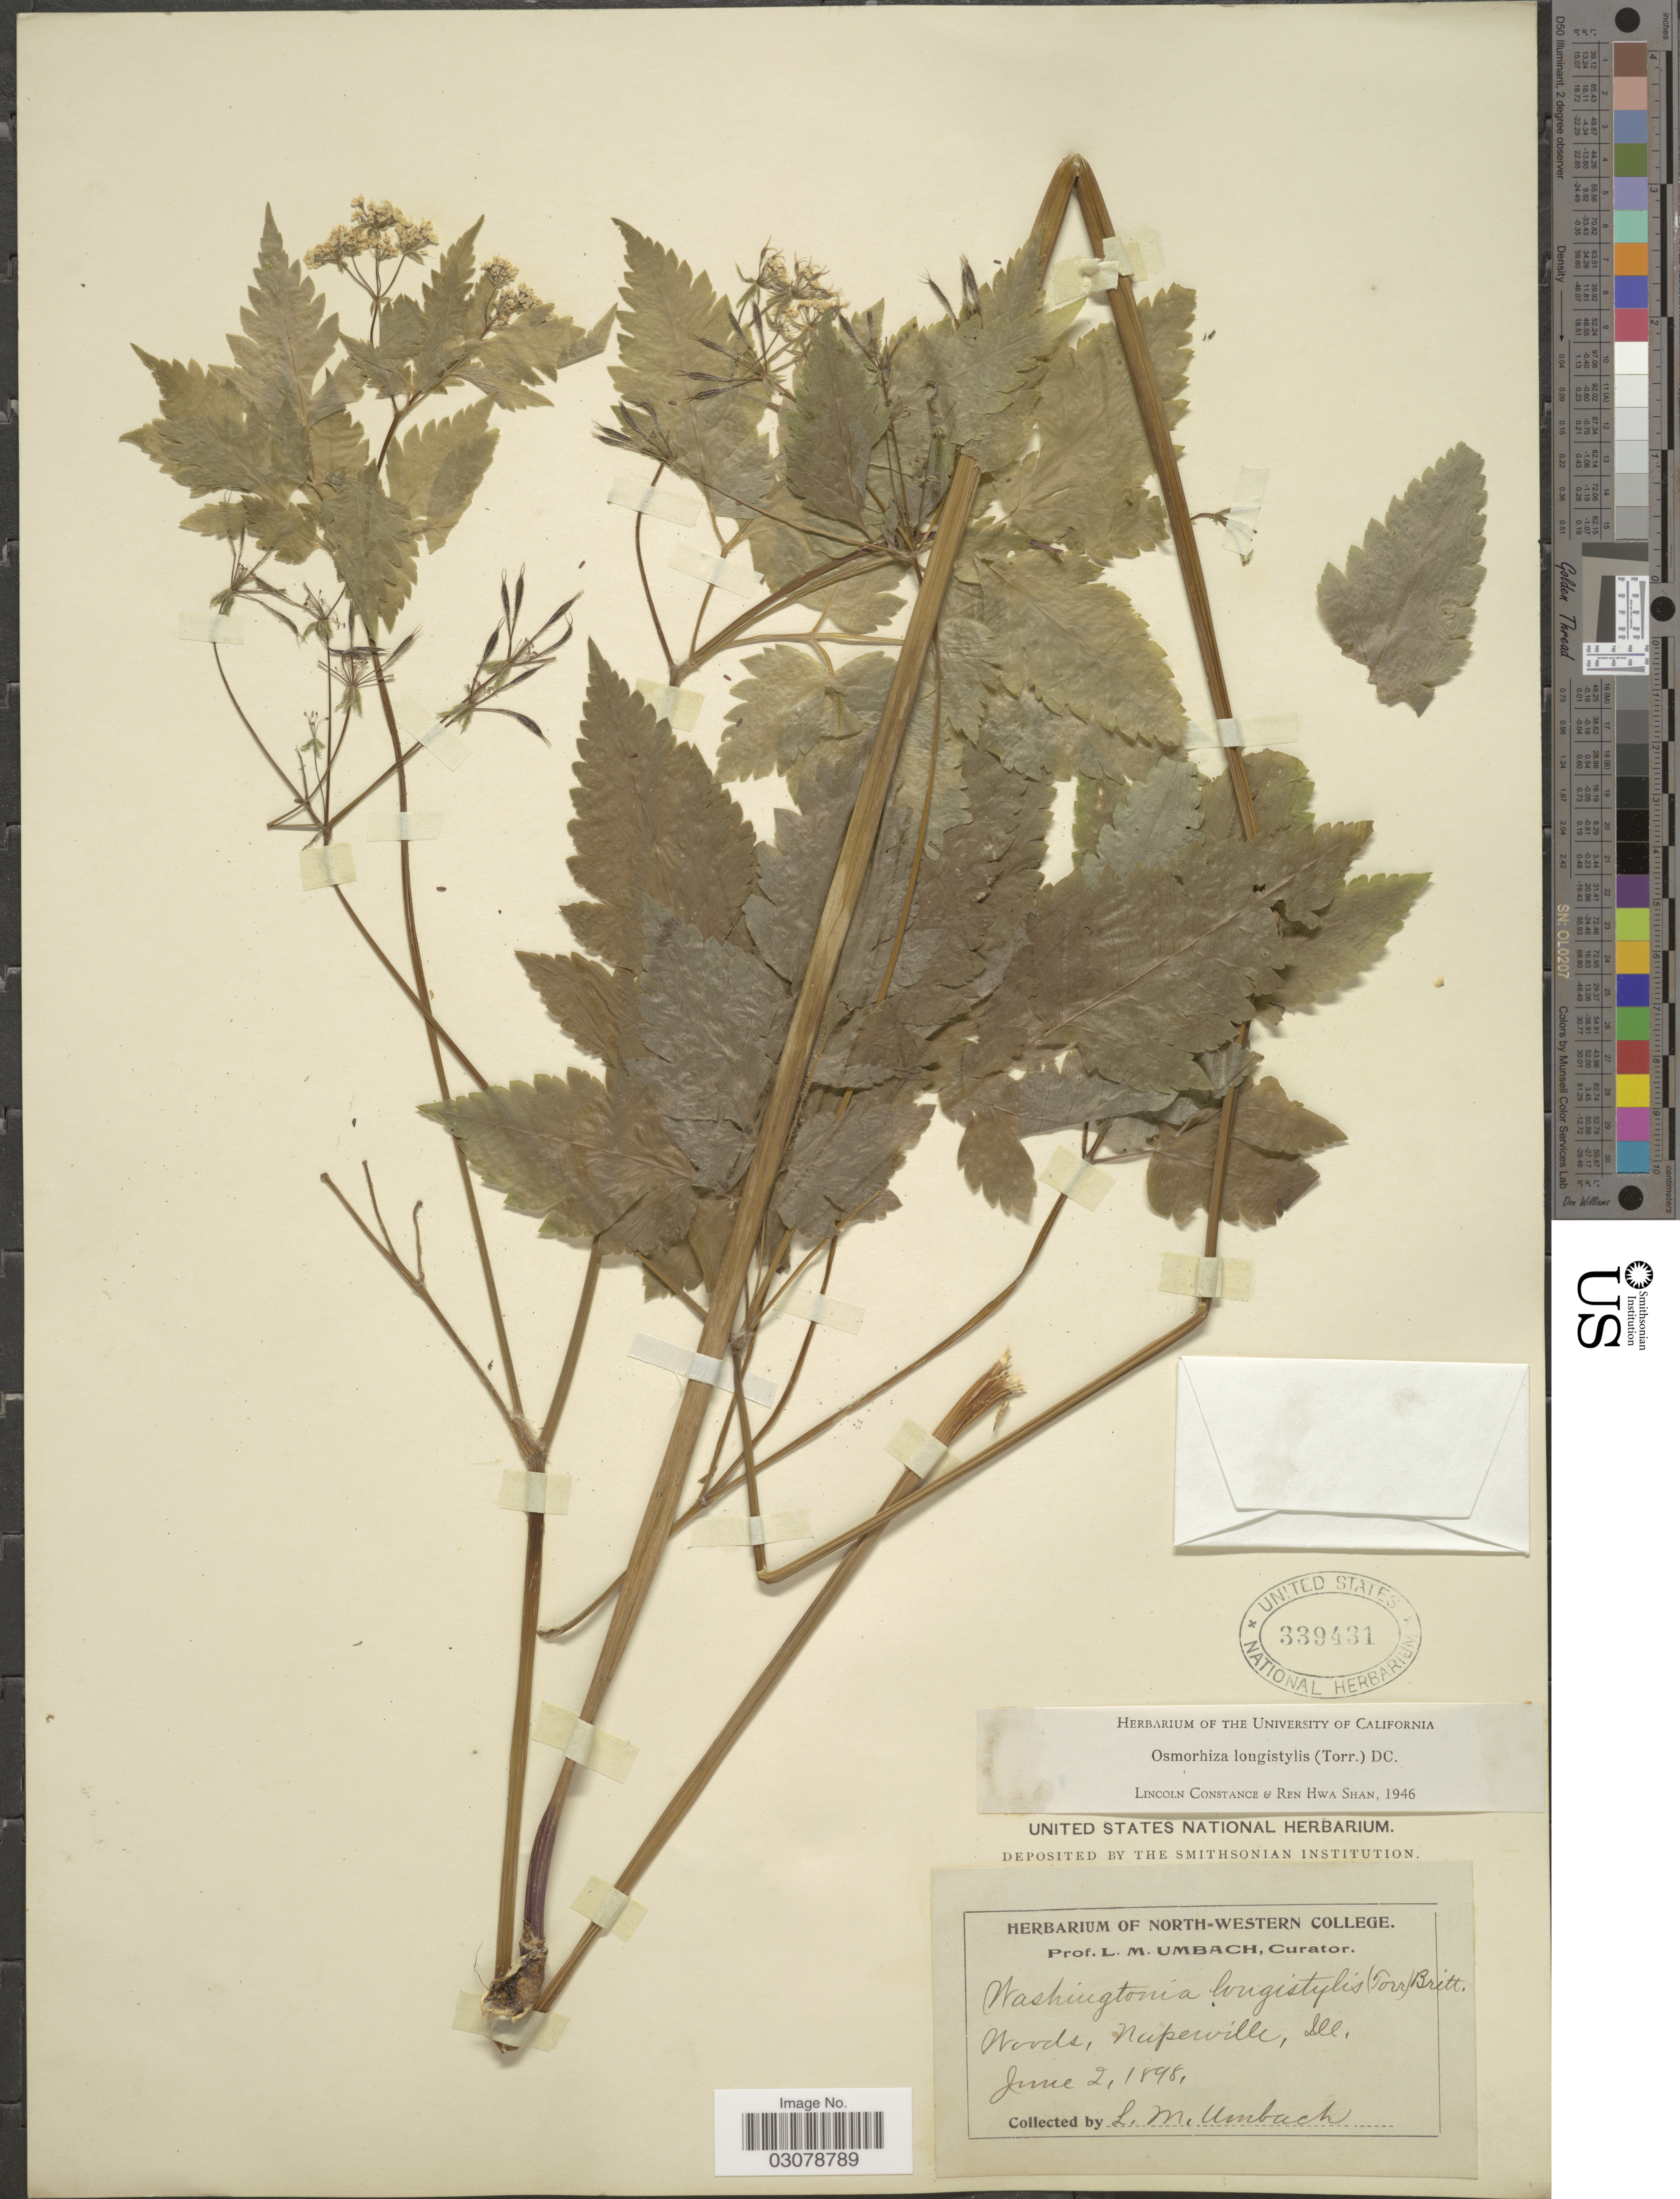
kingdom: Plantae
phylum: Tracheophyta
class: Magnoliopsida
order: Apiales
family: Apiaceae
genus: Osmorhiza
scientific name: Osmorhiza longistylis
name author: (Torr.) DC.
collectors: L. M. Umbach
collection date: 1898-06-02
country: United States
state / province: Illinois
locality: Naperville.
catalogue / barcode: US 339431